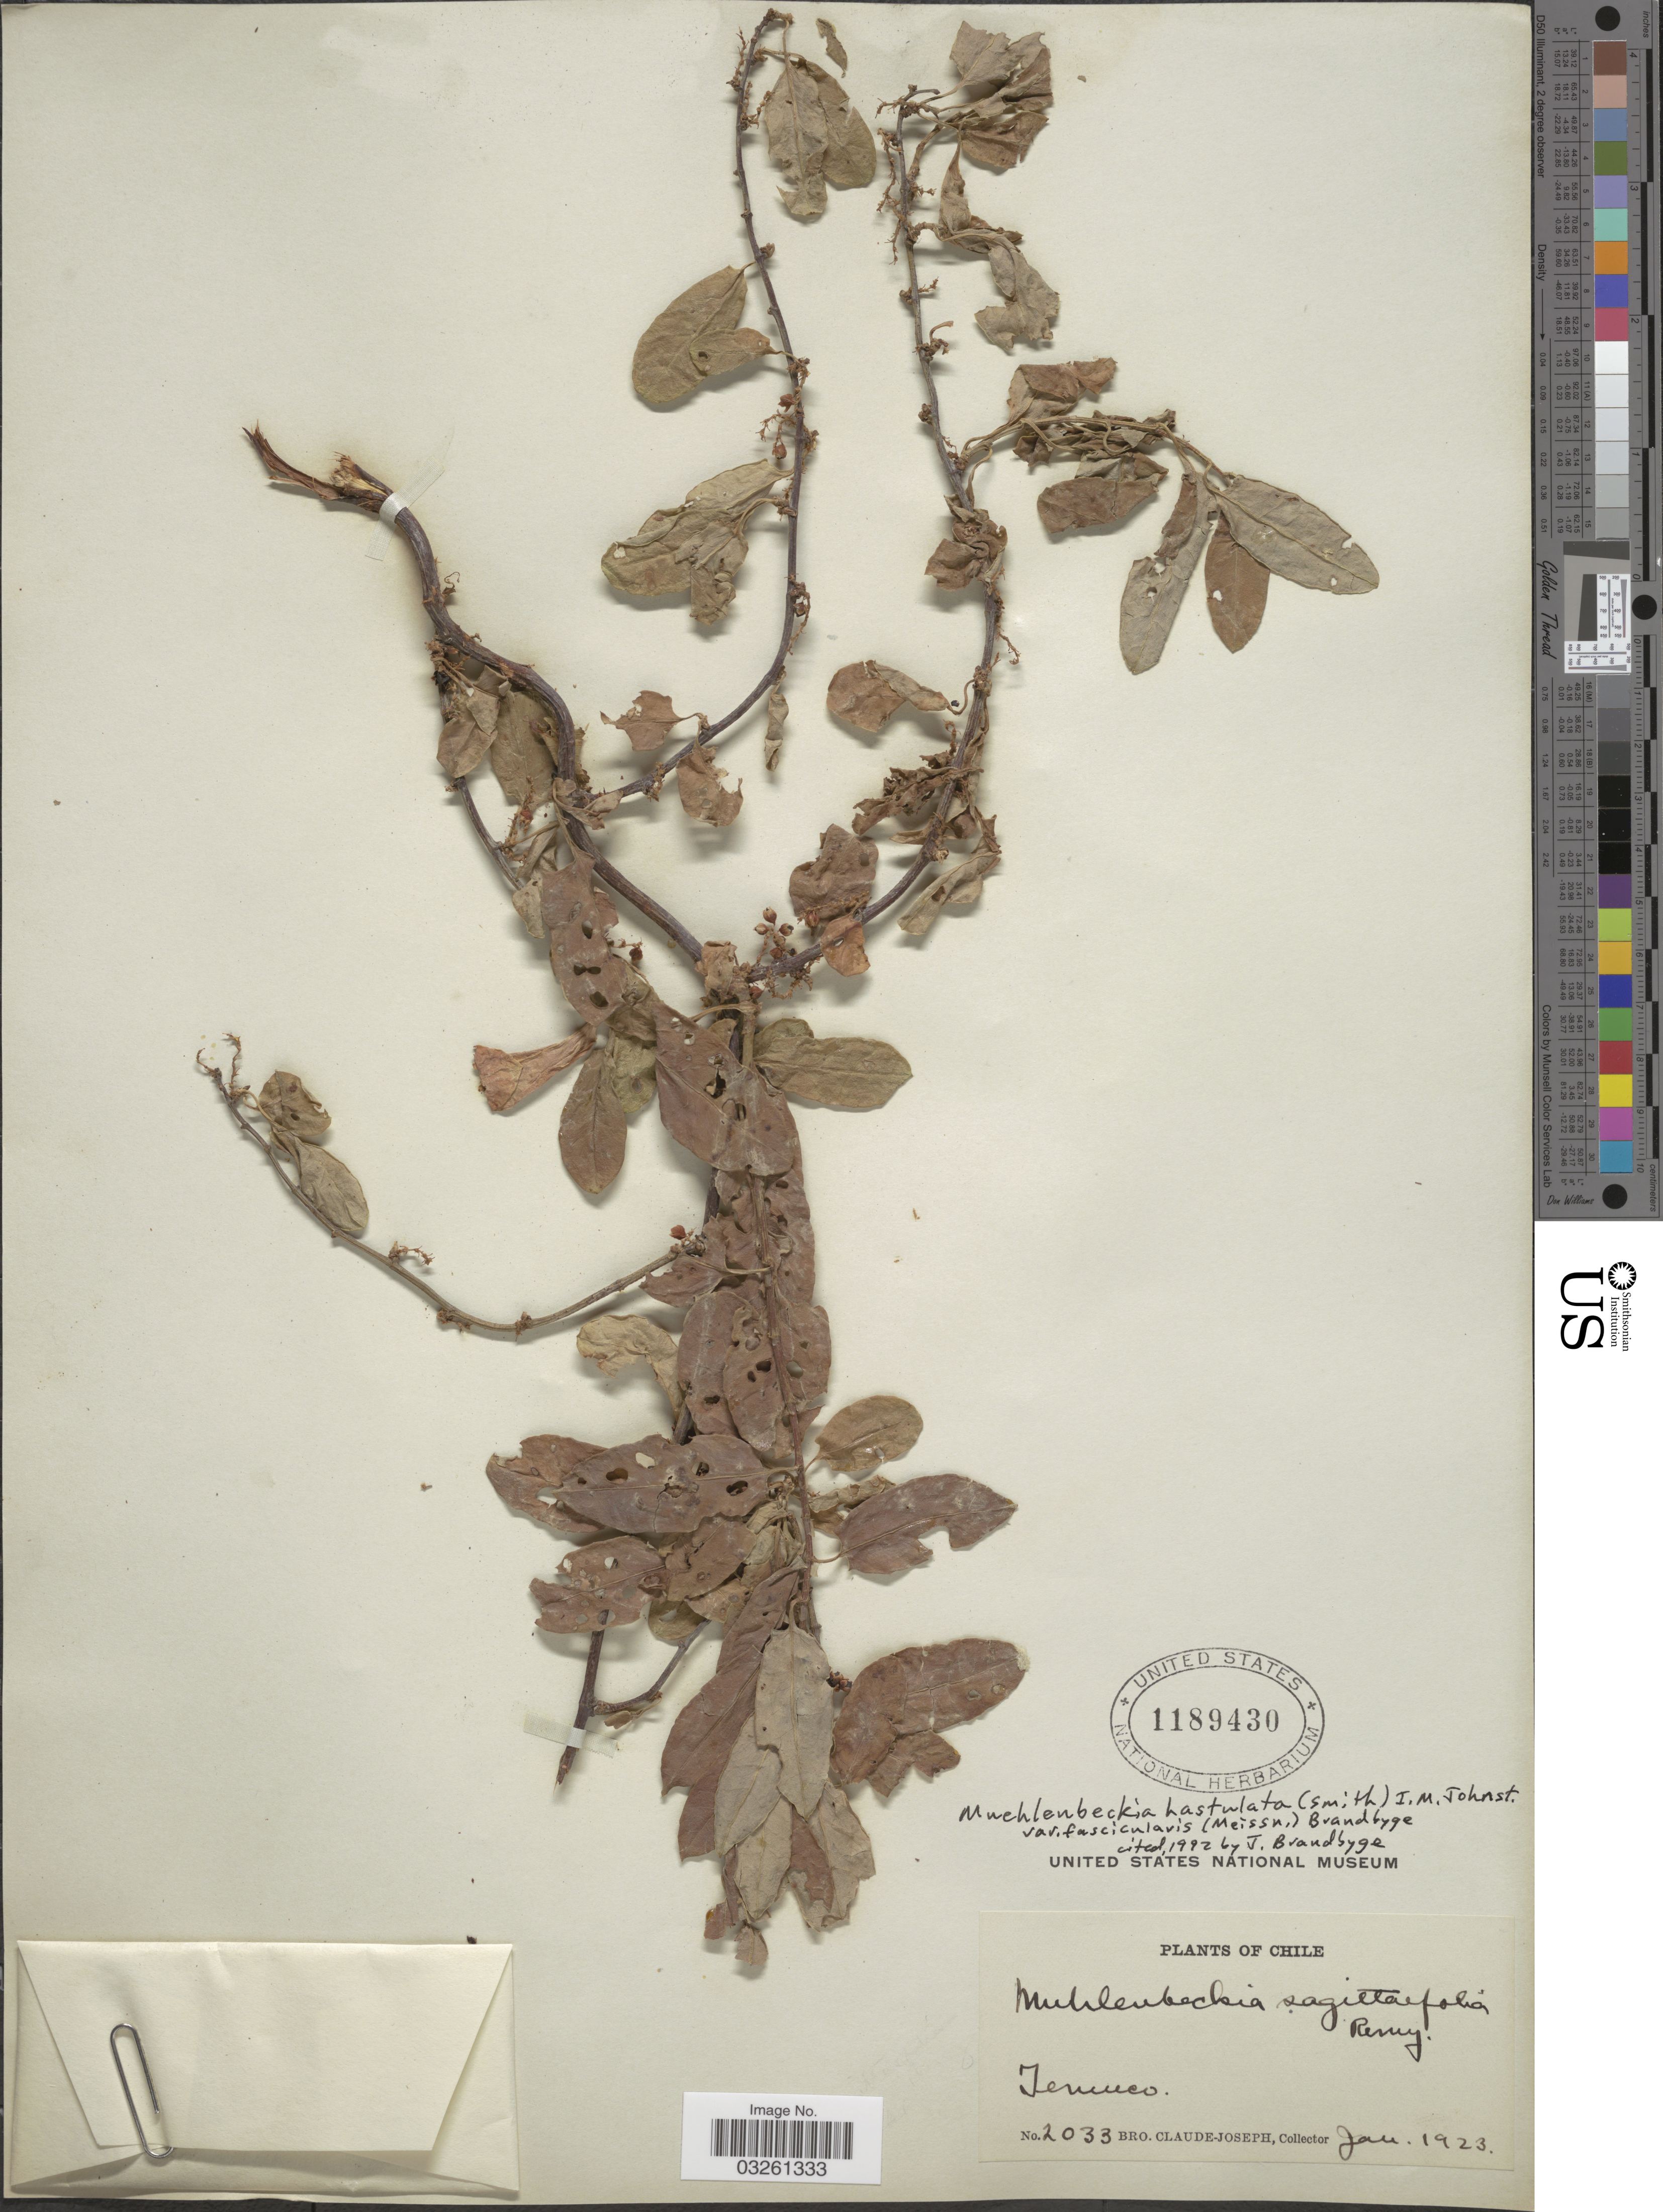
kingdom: Plantae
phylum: Tracheophyta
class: Magnoliopsida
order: Caryophyllales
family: Polygonaceae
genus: Muehlenbeckia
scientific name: Muehlenbeckia hastulata var. fascicularis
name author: (Meisn.) Brandbyge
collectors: Bro. Claude-Joseph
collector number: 2033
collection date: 1923-01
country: Chile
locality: Temuco.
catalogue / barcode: US 1189430